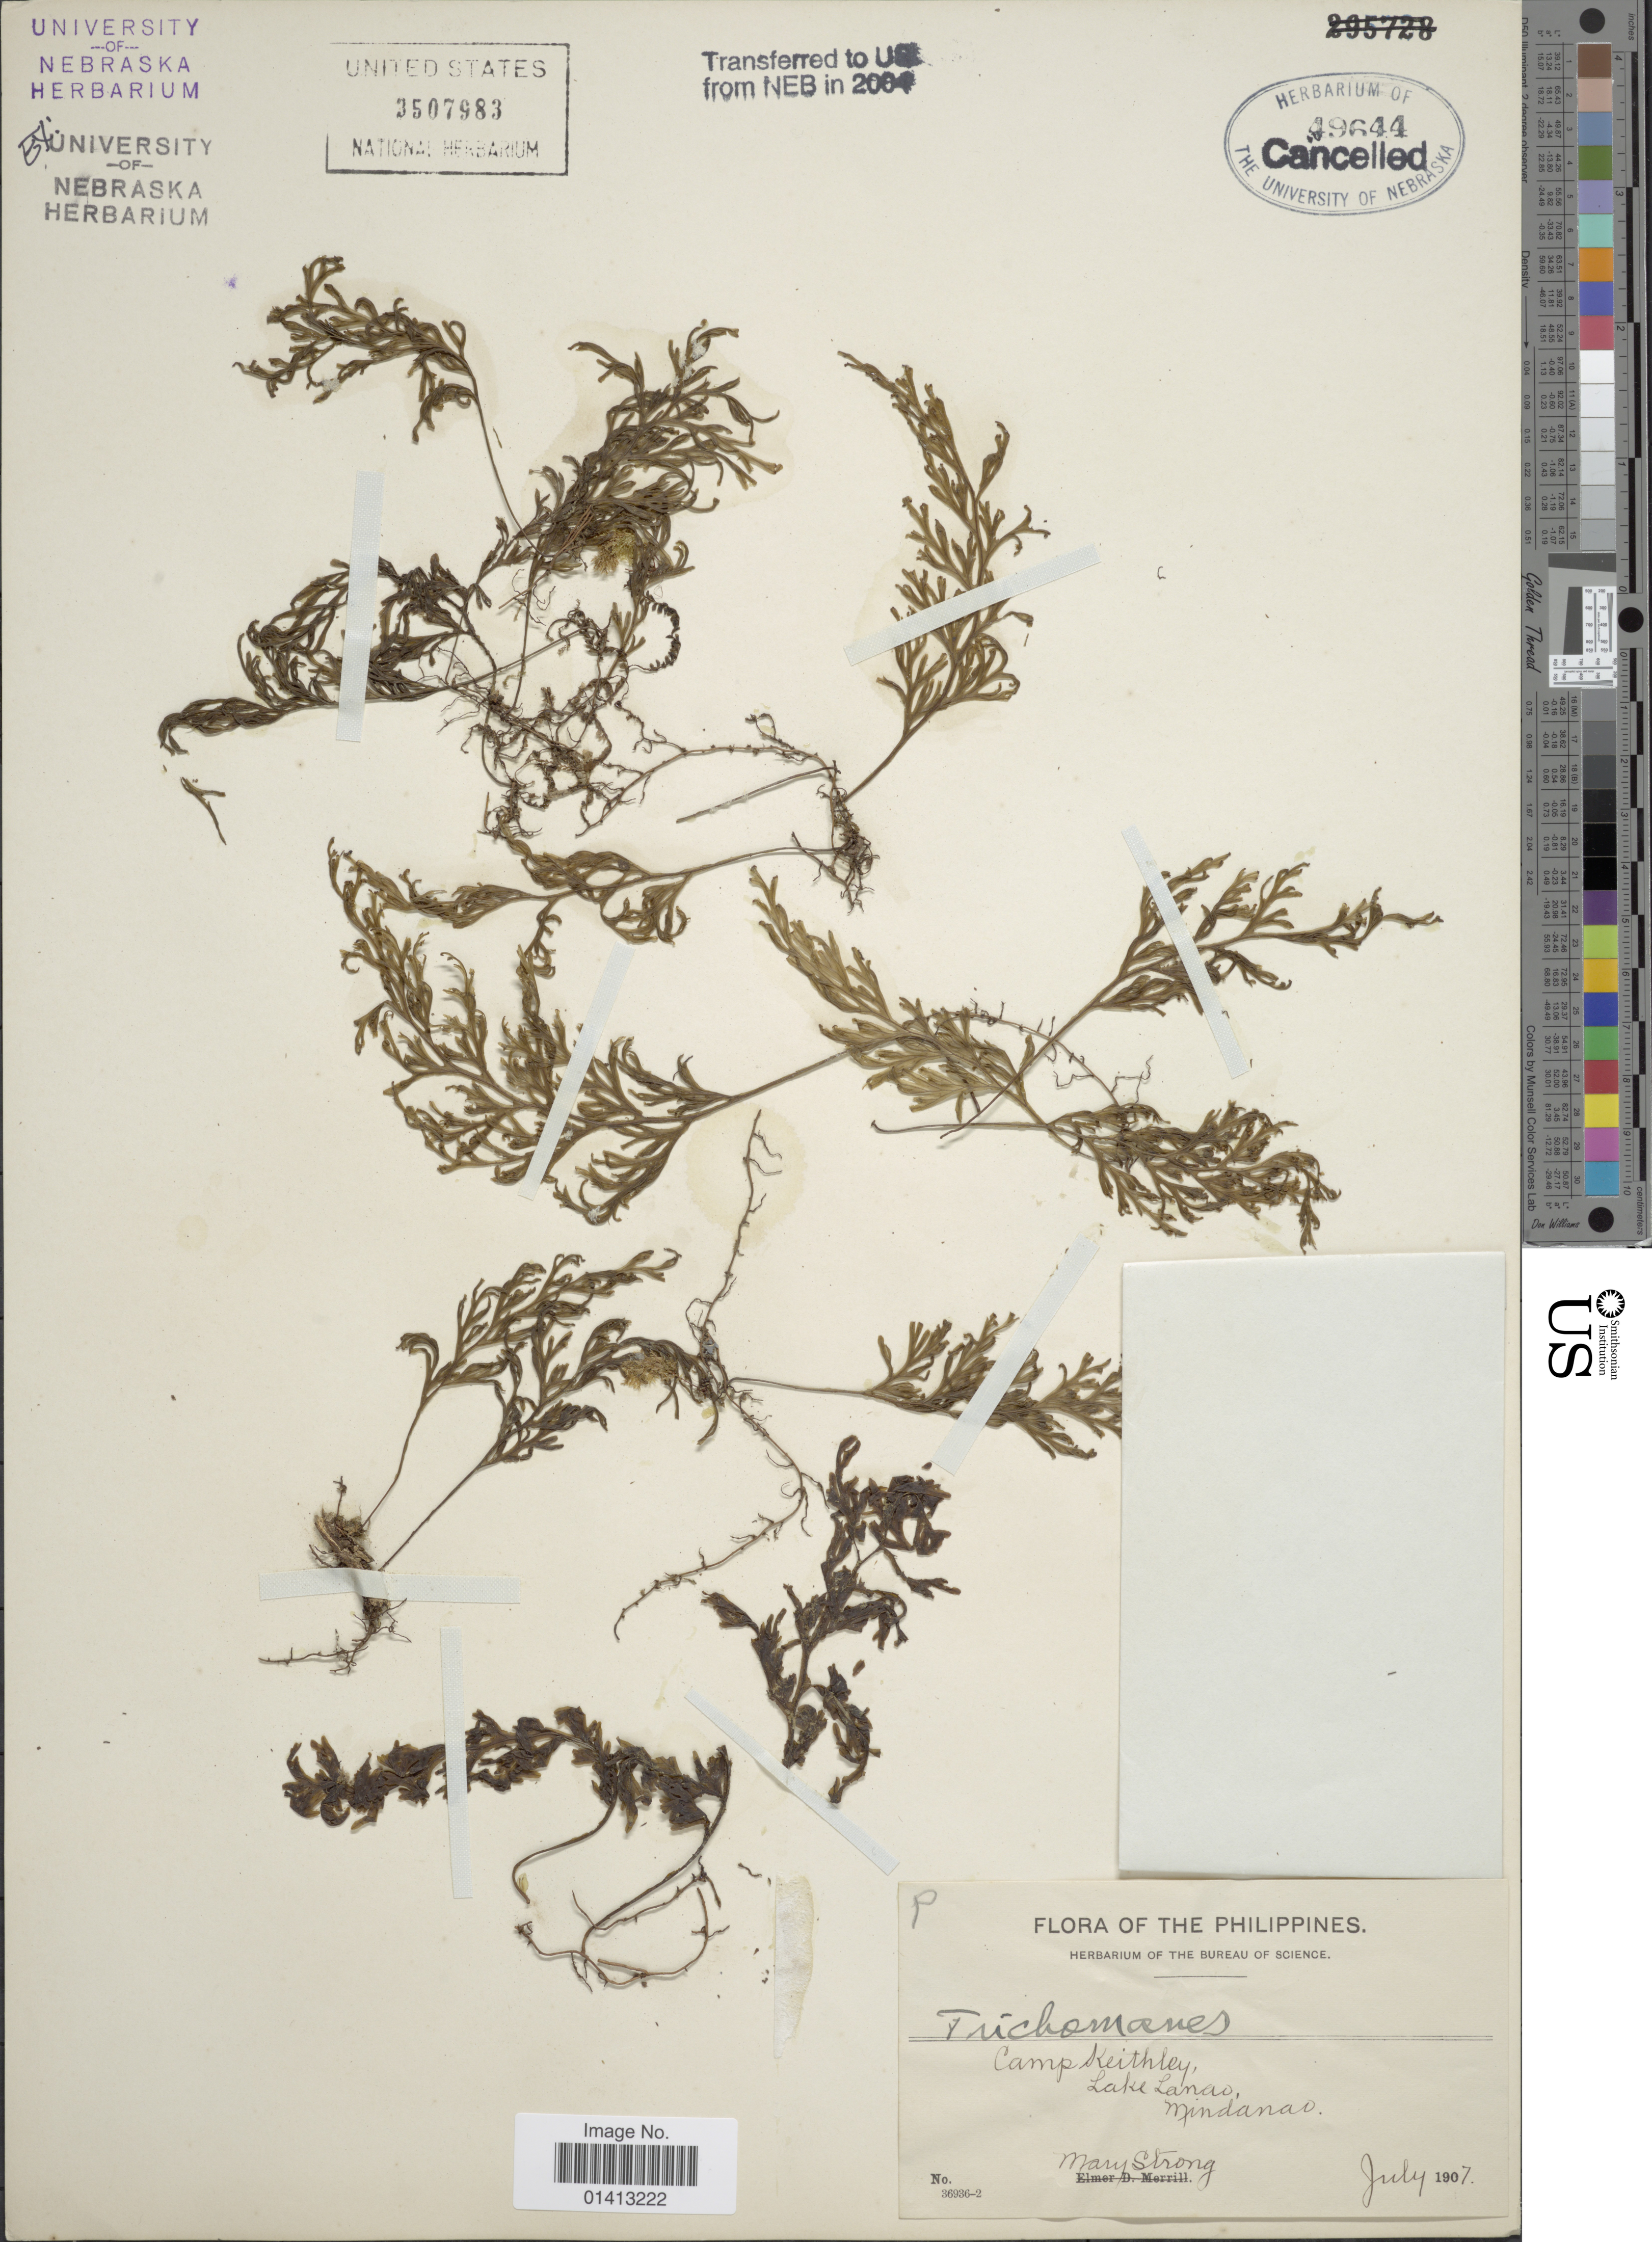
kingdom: Plantae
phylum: Tracheophyta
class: Polypodiopsida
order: Hymenophyllales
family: Hymenophyllaceae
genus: Crepidomanes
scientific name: Crepidomanes sp.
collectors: M. Strong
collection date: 1907-07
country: Philippines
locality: Camp Keithley, Lake Lanao, Mindanao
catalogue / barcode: US 3507983